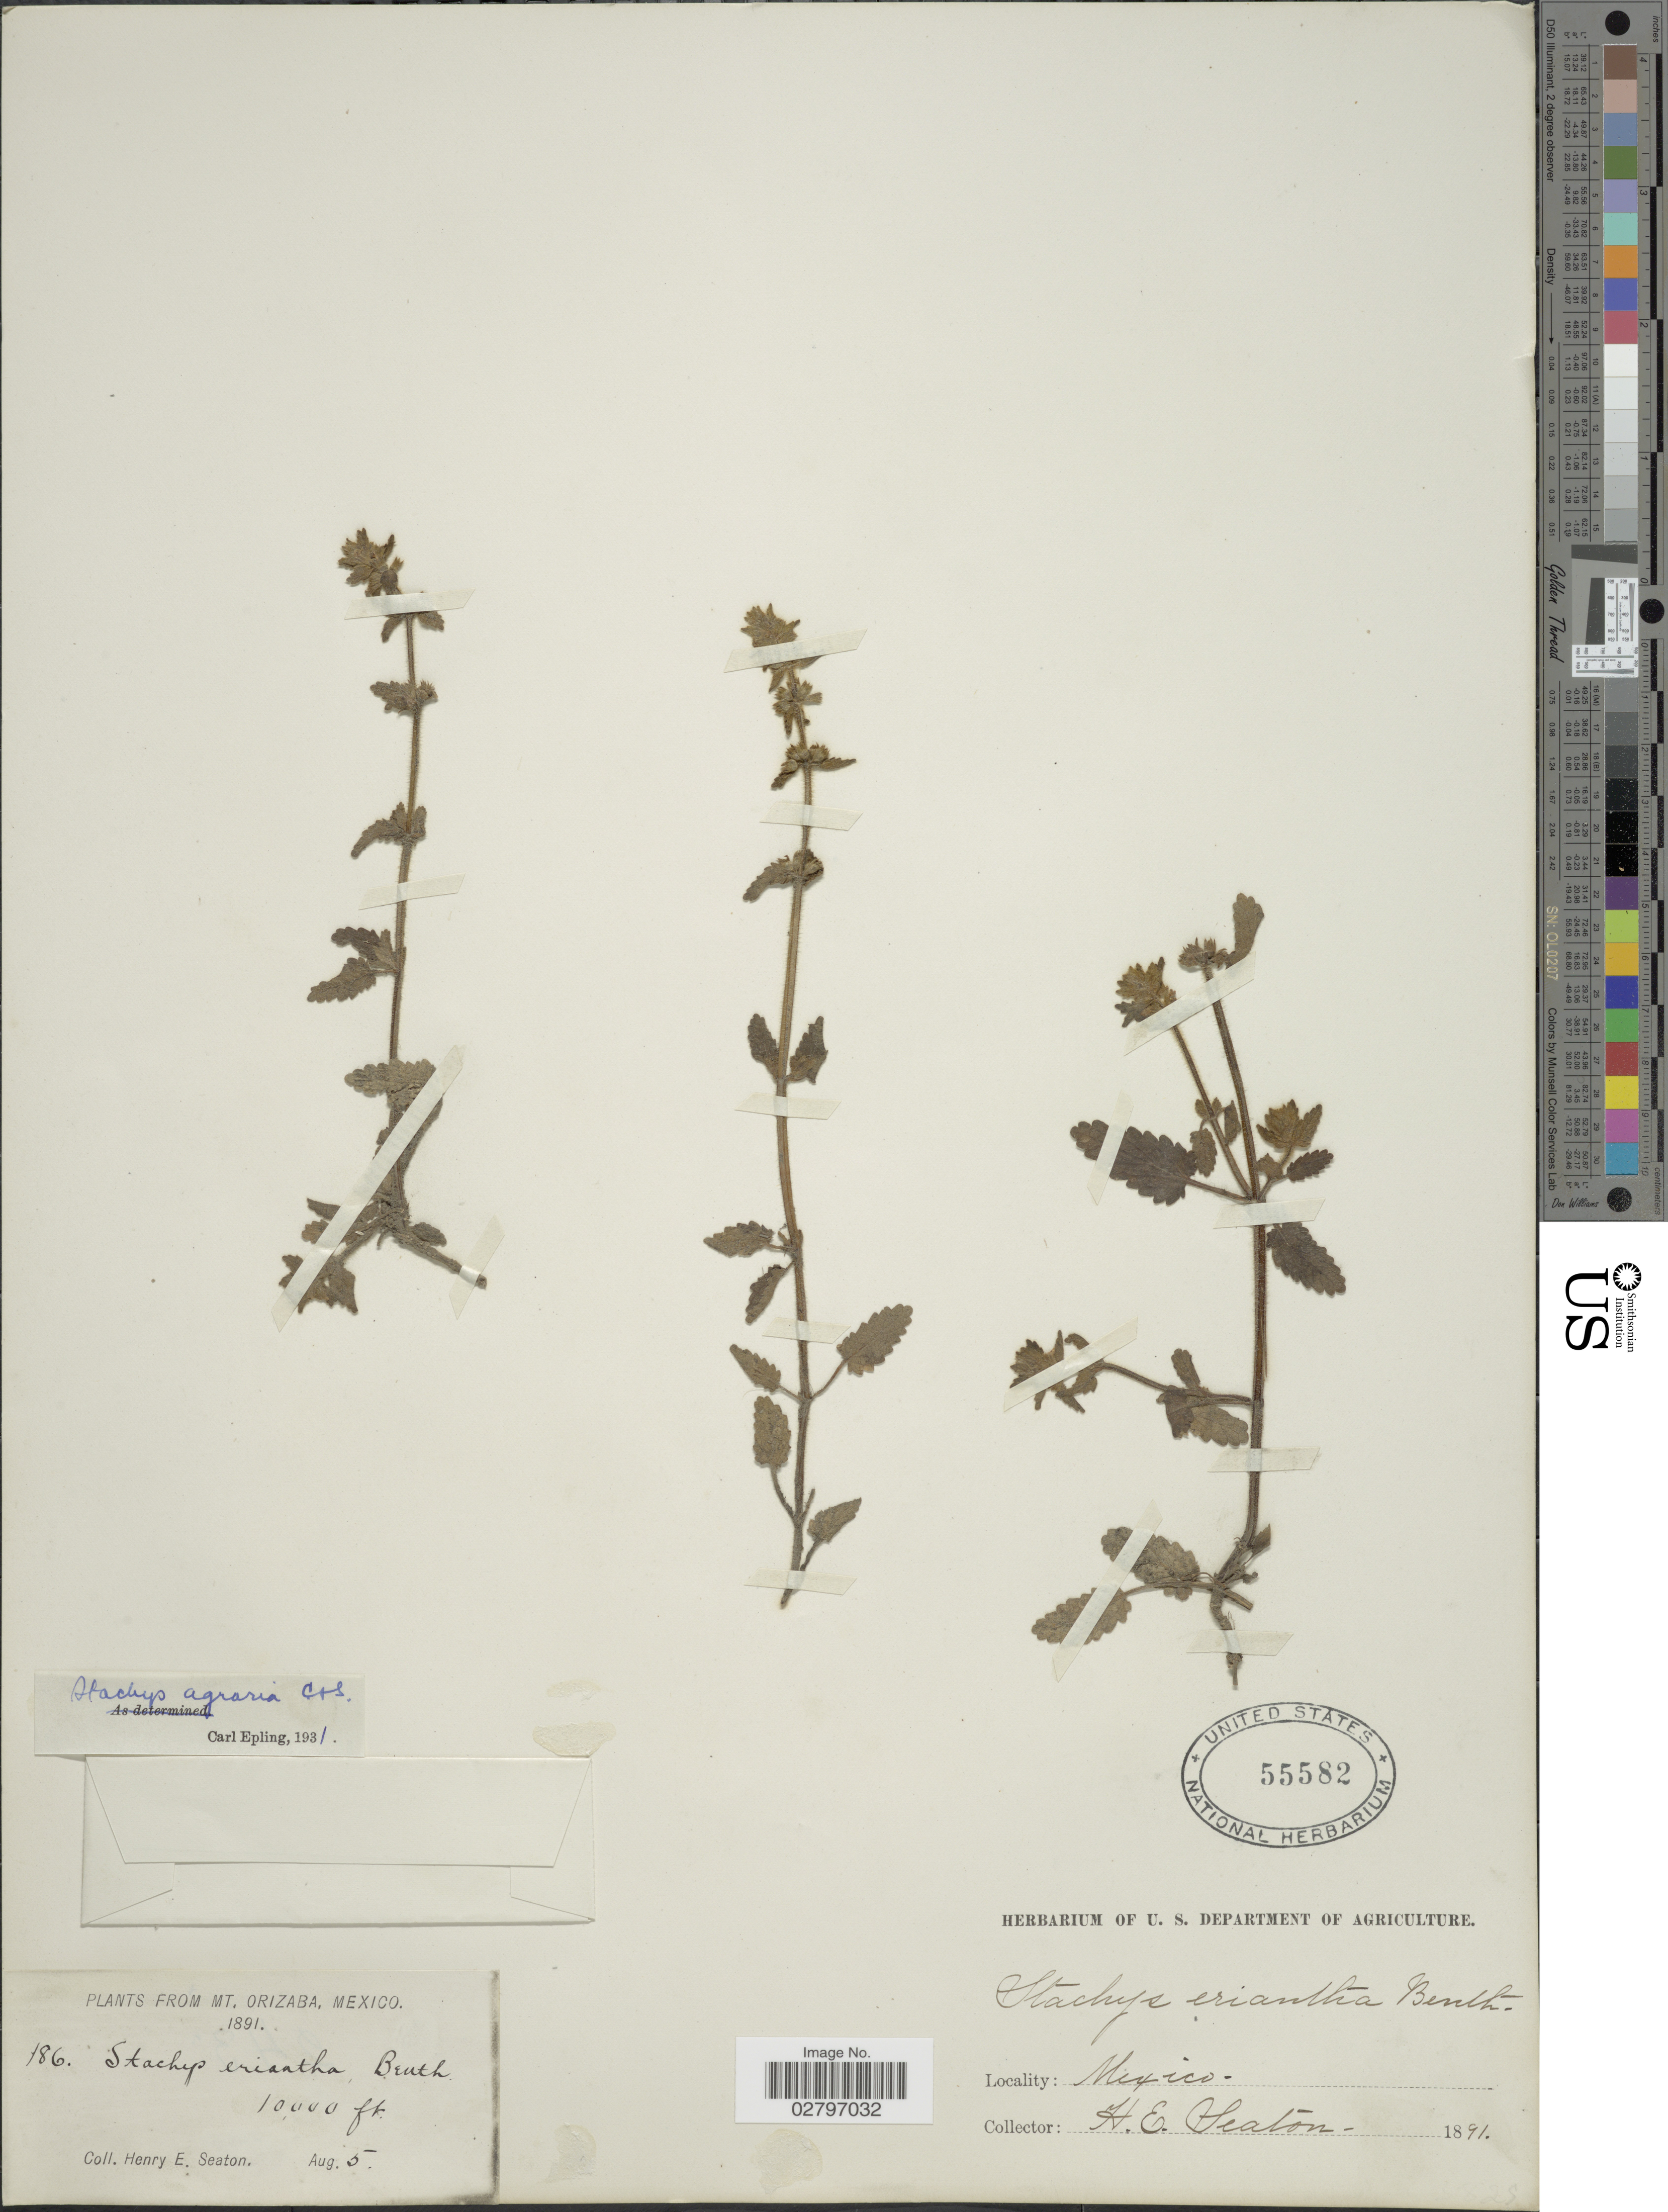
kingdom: Plantae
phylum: Tracheophyta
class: Magnoliopsida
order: Lamiales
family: Lamiaceae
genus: Stachys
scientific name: Stachys agraria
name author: Schltdl. & Cham.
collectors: H. E. Seaton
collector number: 186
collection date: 1891-08-05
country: Mexico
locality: Mt. Orizaba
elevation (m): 3048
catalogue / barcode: US 55582